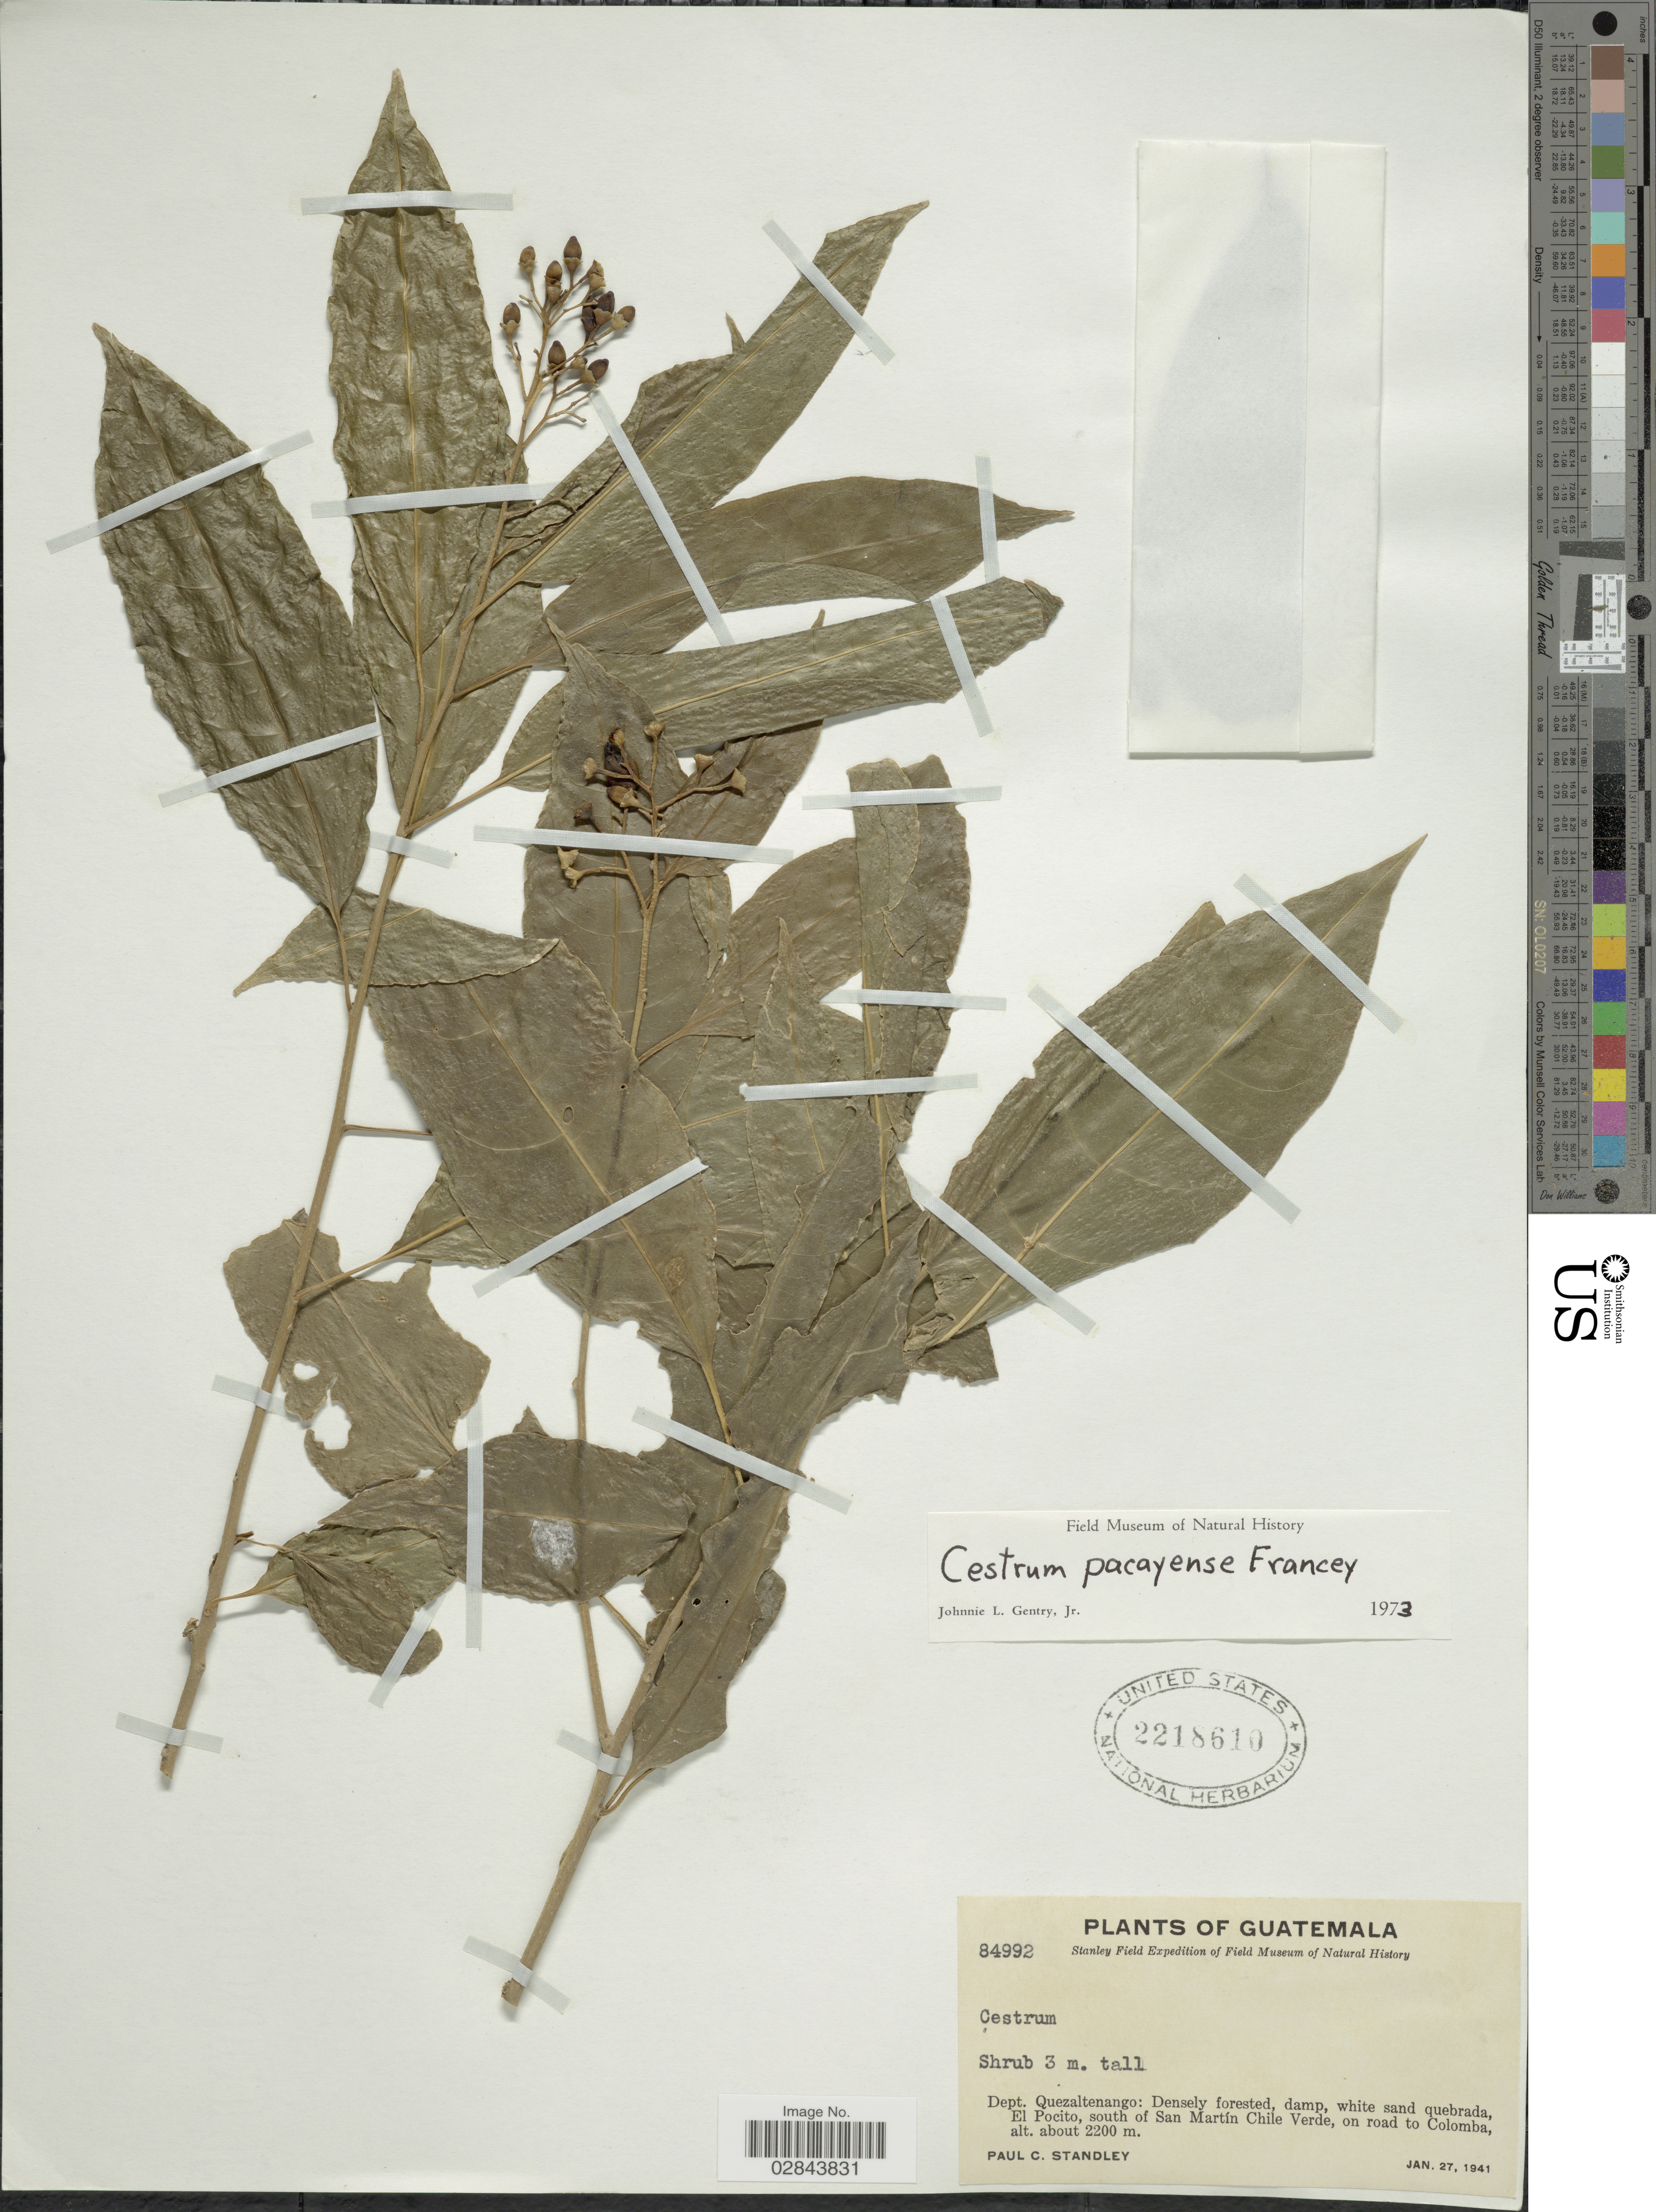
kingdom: Plantae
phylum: Tracheophyta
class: Magnoliopsida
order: Solanales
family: Solanaceae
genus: Cestrum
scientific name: Cestrum pacayense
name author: Francey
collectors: P. C. Standley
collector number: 84992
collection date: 1941-01-27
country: Guatemala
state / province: Quetzaltenango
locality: Dept. Quezaltenango: Densely forested damp, white sand quebrada, El Pocito, south of San Martín Chile Verde, on road to Colomba.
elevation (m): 2200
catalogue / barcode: US 2218610